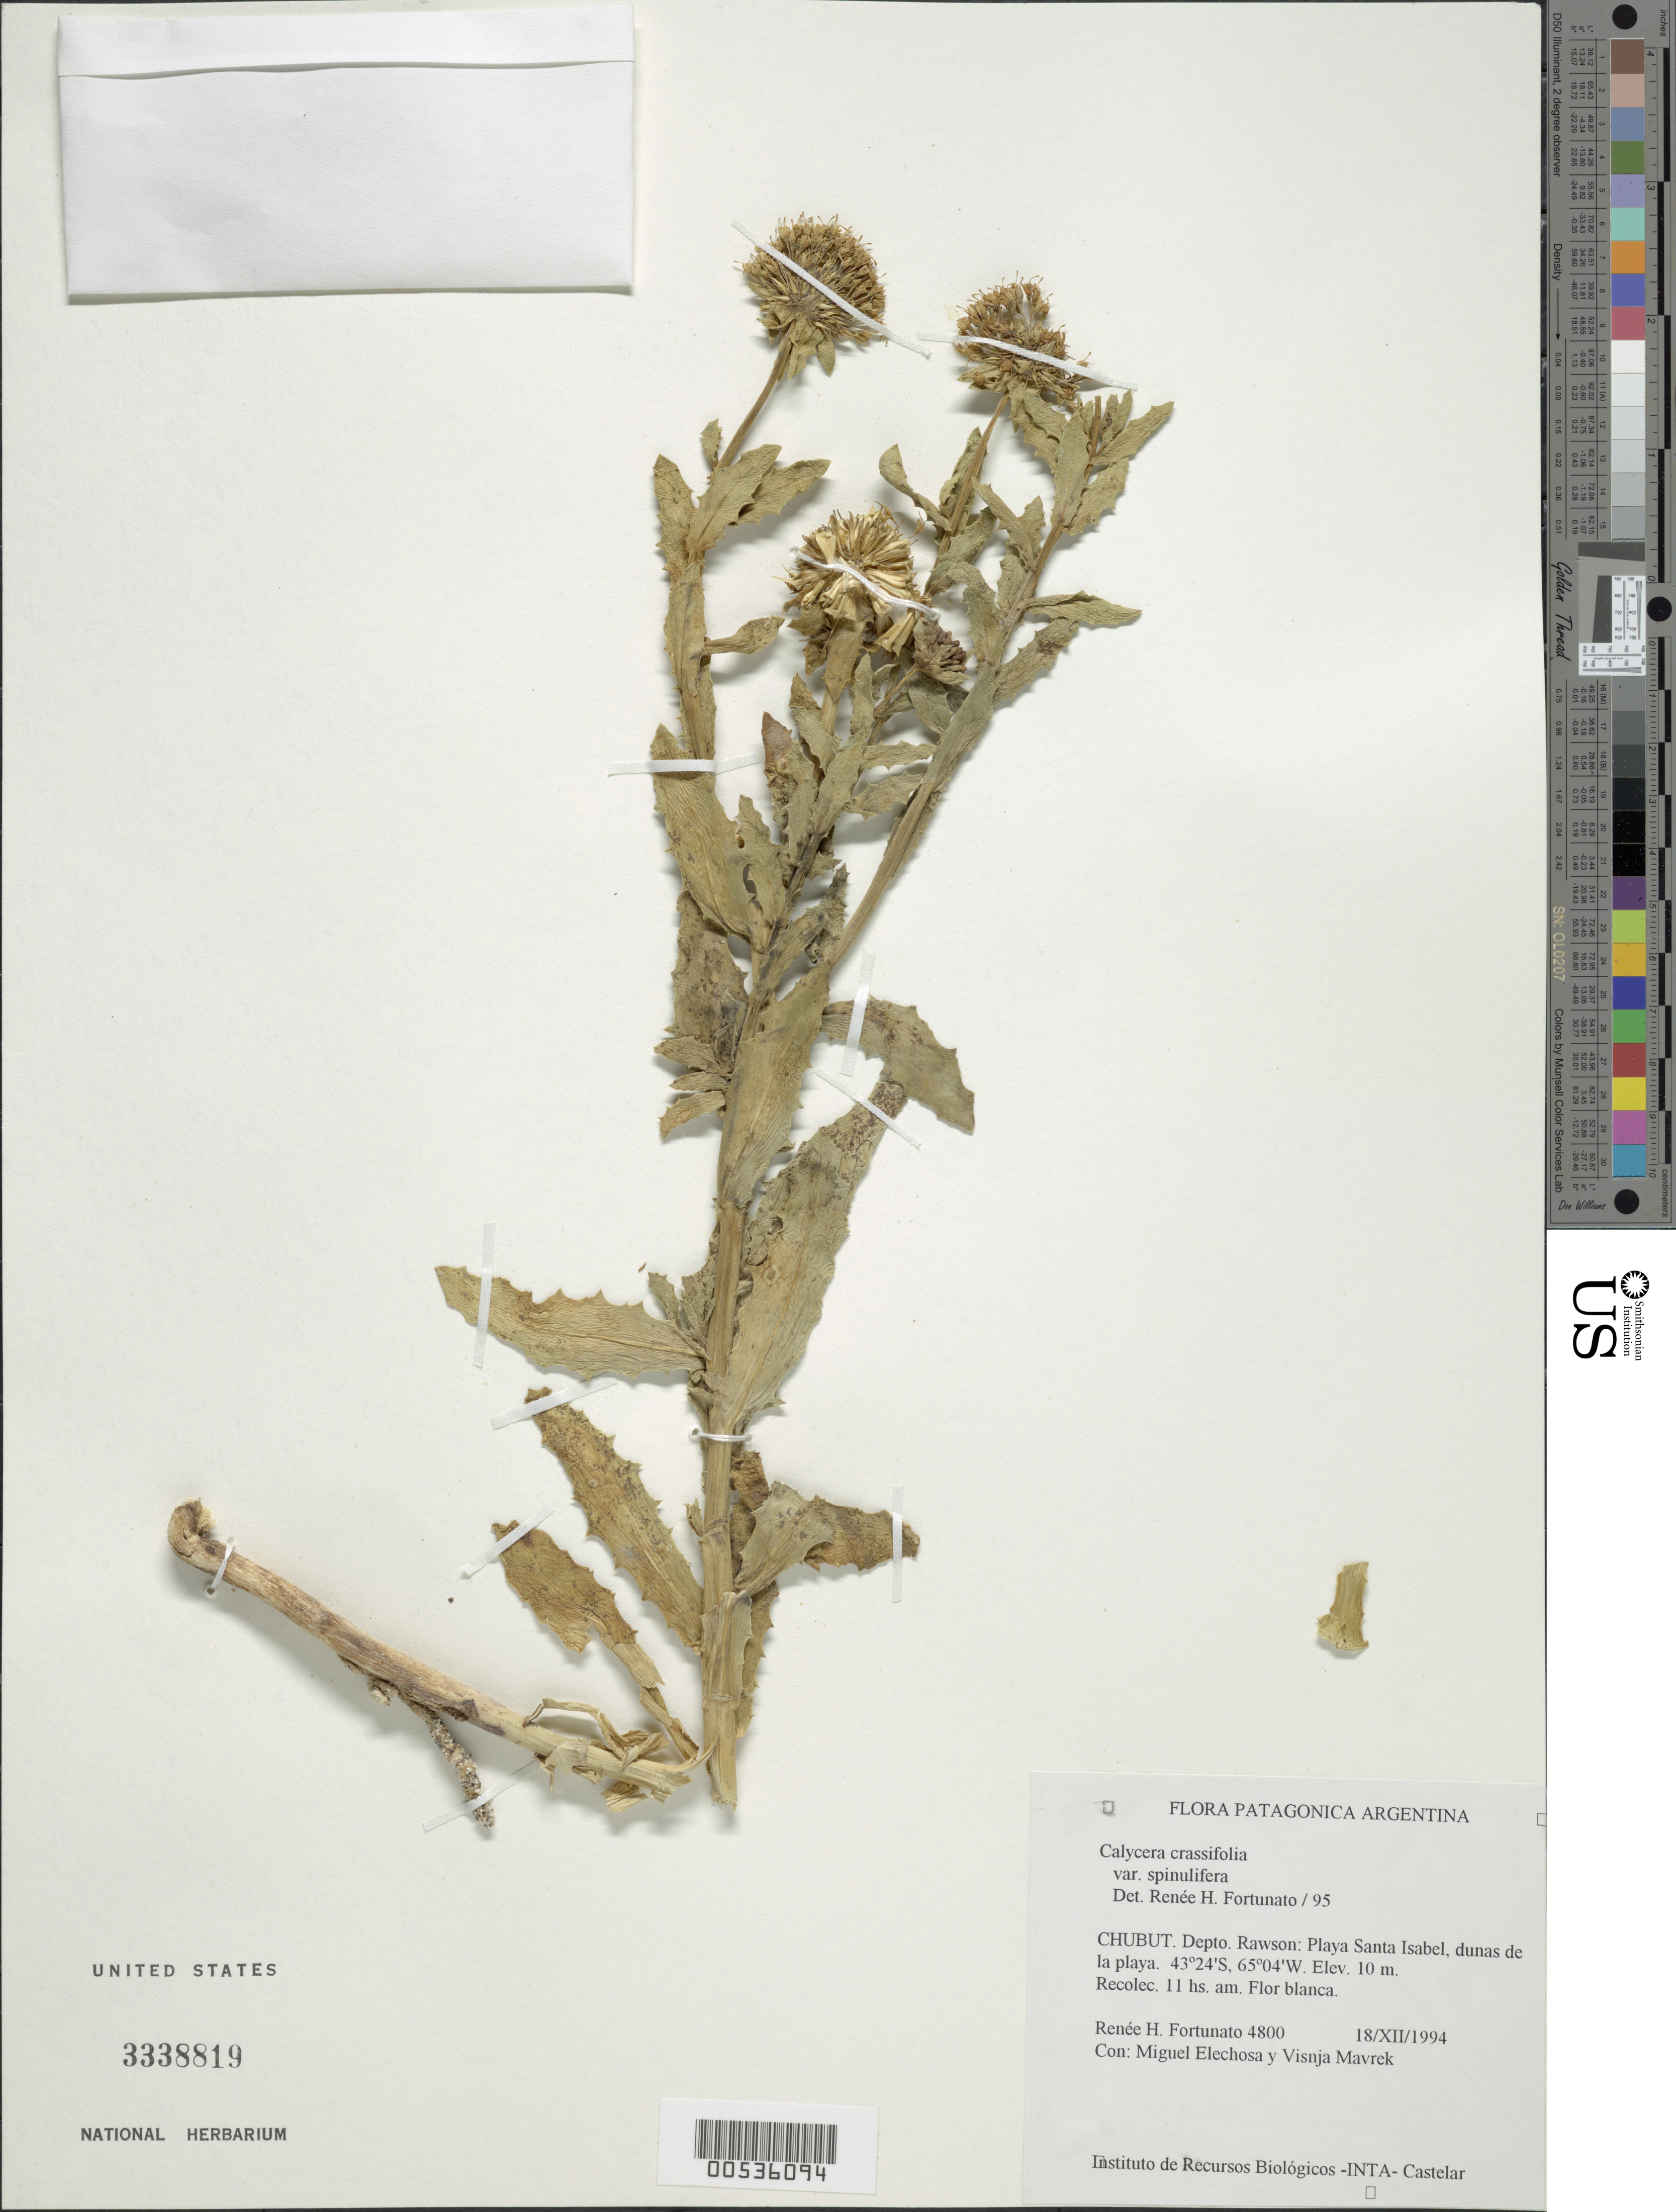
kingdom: Plantae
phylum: Tracheophyta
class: Magnoliopsida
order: Asterales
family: Calyceraceae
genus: Calycera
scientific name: Calycera crassifolia var. spinuligera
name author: (Speg.) Hicken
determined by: Fortunato, R. H.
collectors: R. H. Fortunato, M. Elechosa & V. Mavrek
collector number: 4800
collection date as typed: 18 Dec 1994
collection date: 1994-12-18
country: Argentina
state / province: Chubut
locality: Rawson, Playa Santa Isabel, Dunas de la Playa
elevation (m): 10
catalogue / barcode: US 3338819